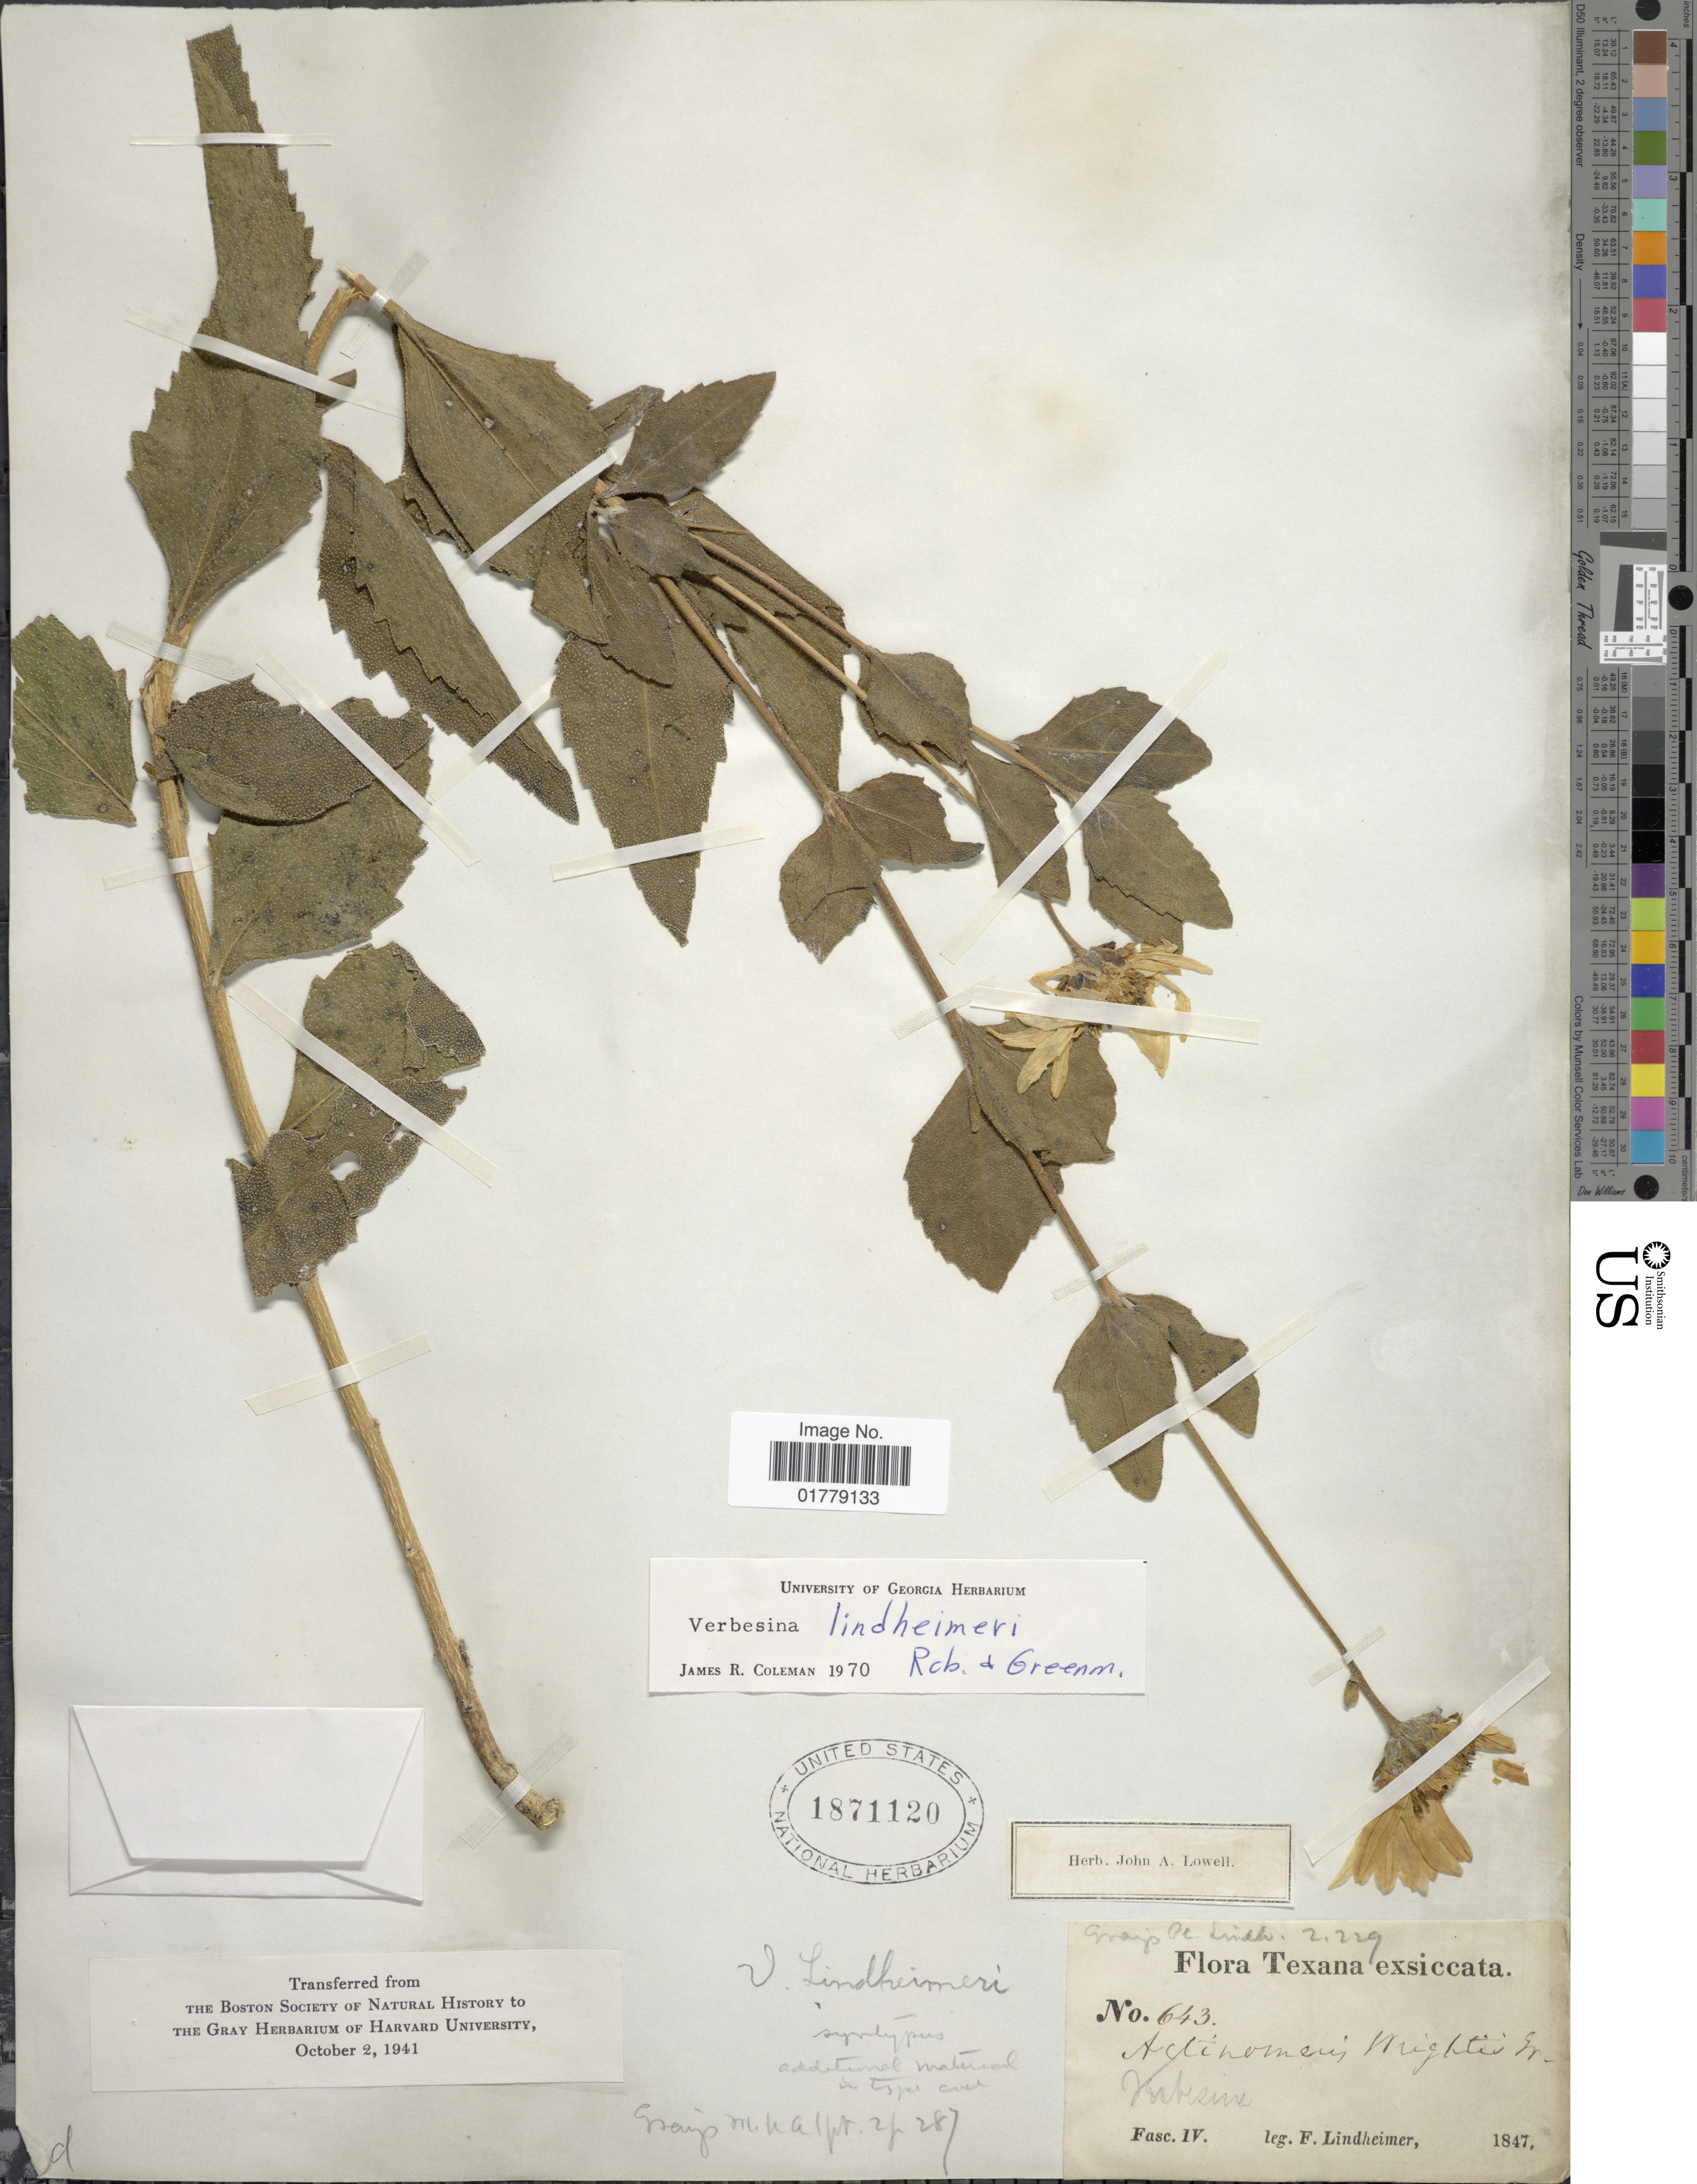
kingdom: Plantae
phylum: Tracheophyta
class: Magnoliopsida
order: Asterales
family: Asteraceae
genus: Verbesina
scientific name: Verbesina lindheimeri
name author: B.L. Rob. & Greenm.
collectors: F. Lindheimer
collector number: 643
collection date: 1847-04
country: United States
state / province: Texas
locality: Texana.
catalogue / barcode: US 1871120